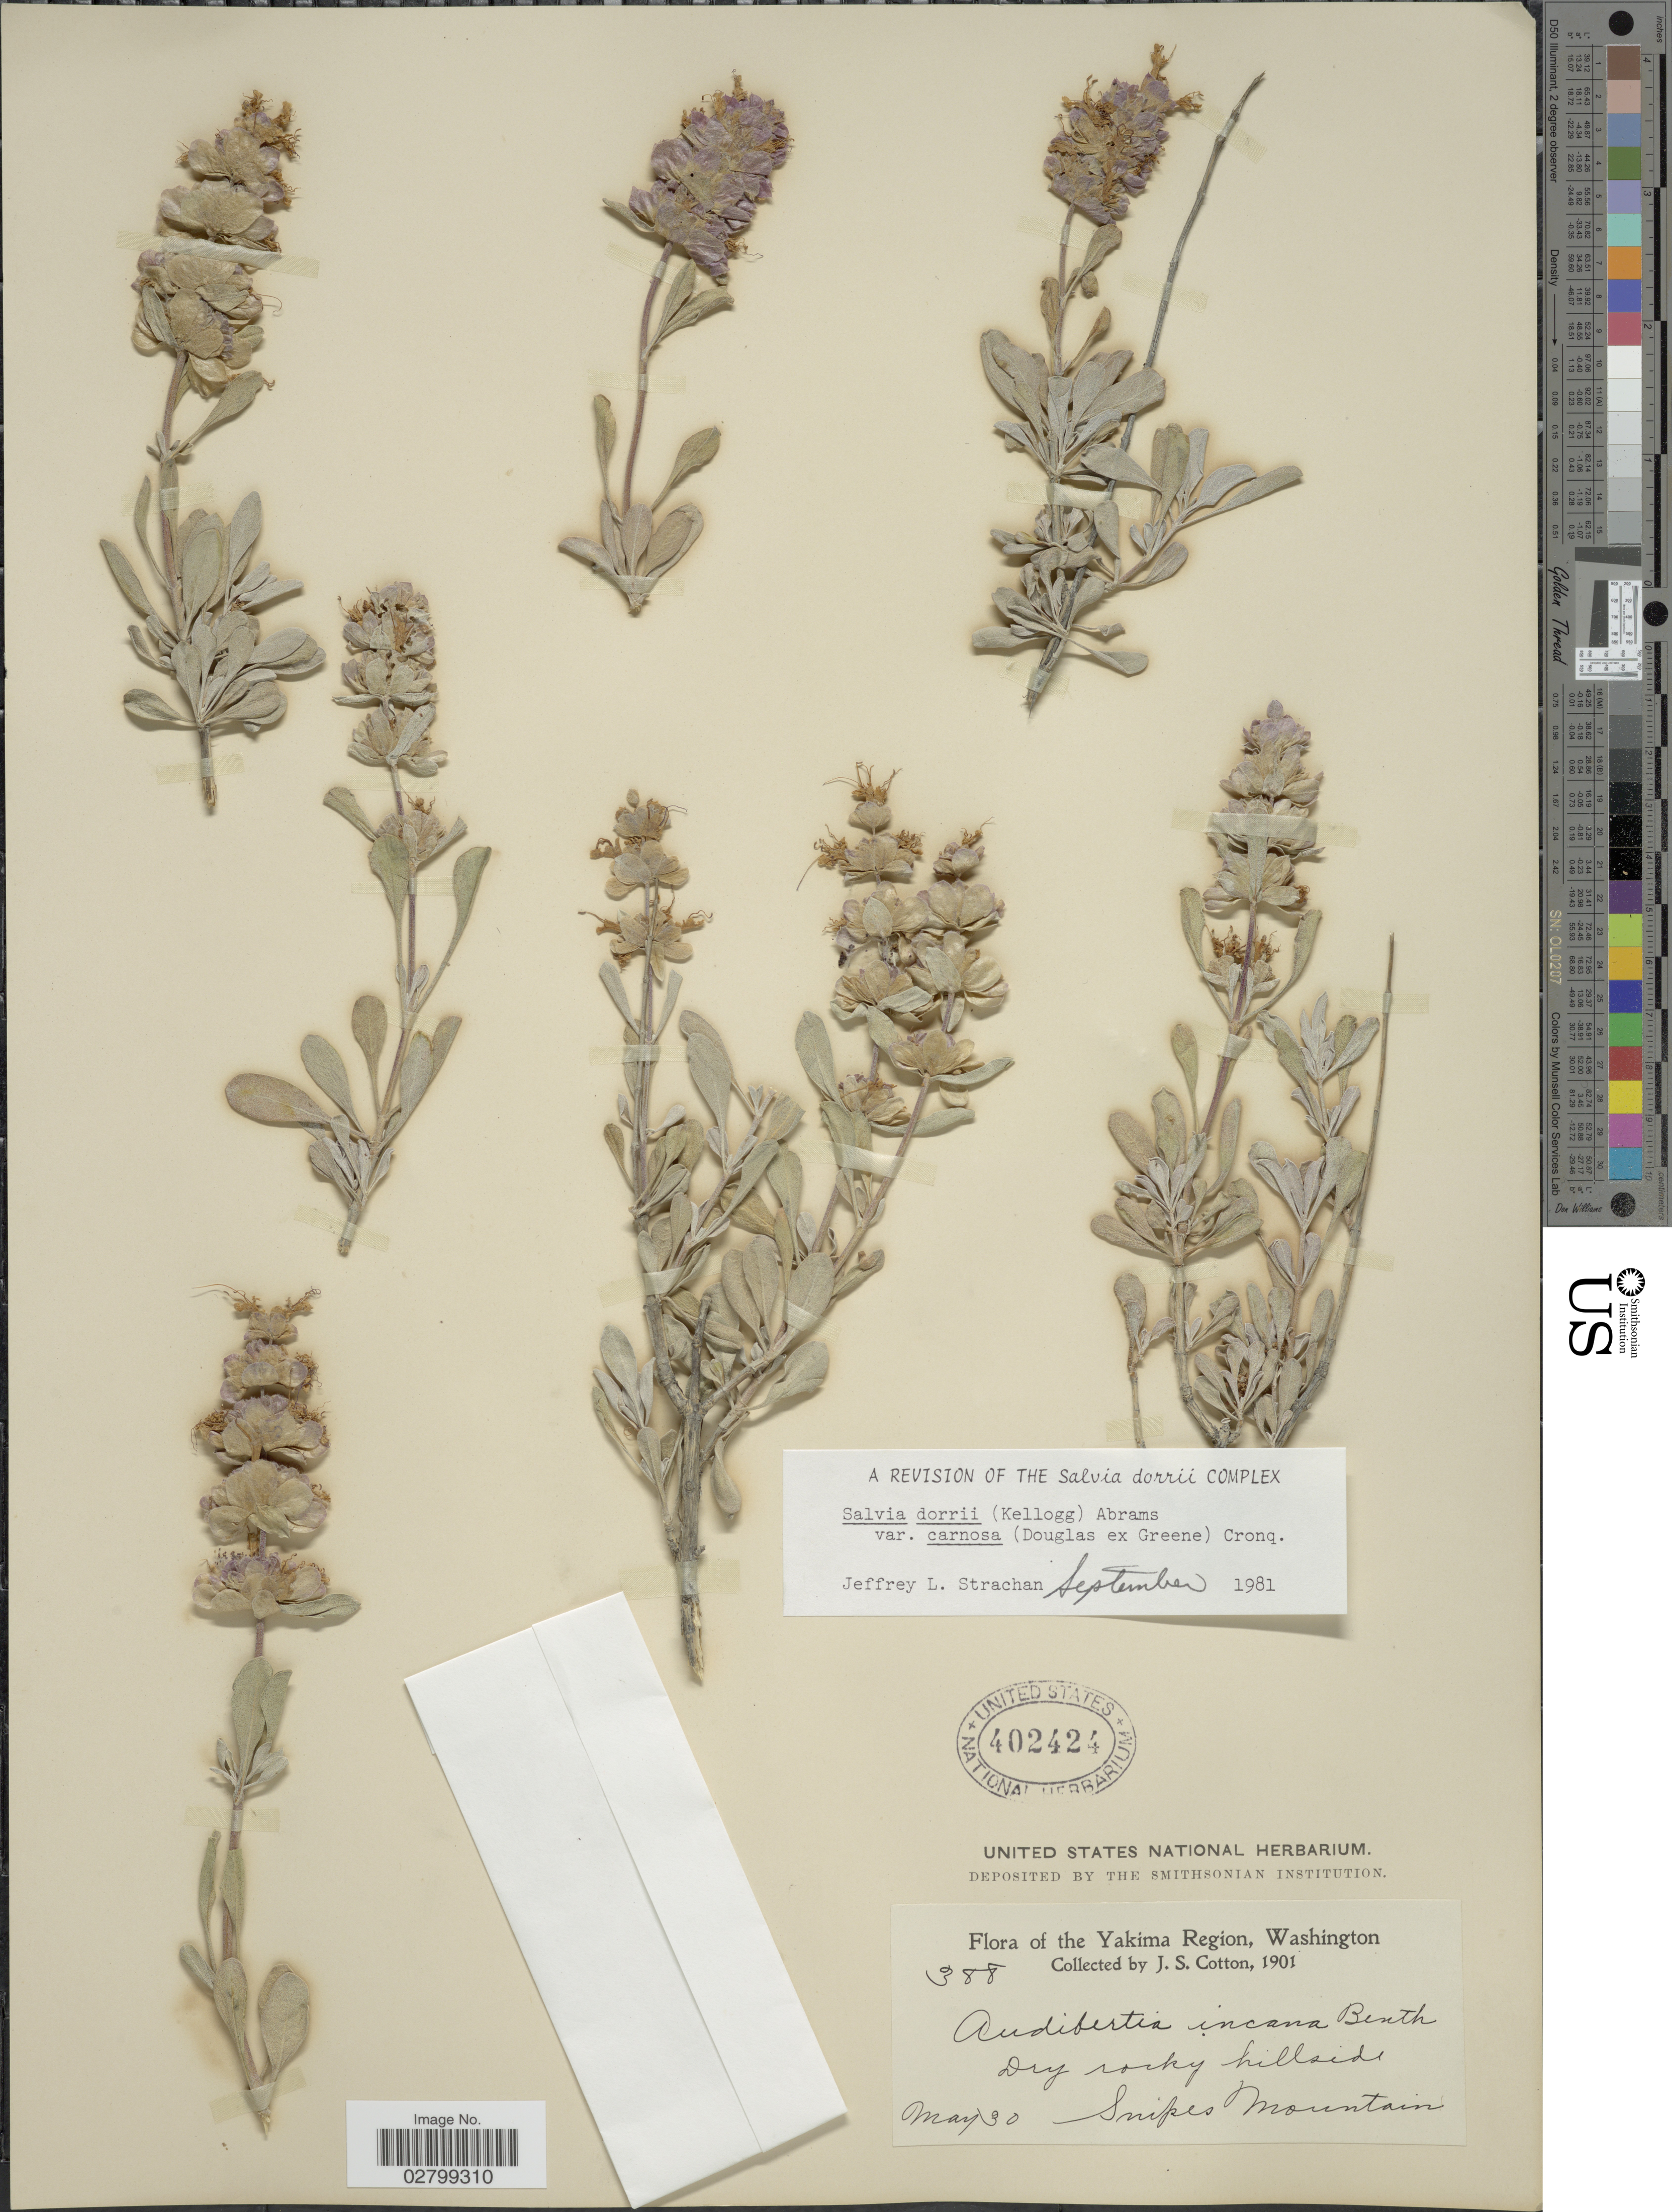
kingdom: Plantae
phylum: Tracheophyta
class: Magnoliopsida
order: Lamiales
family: Lamiaceae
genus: Salvia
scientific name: Salvia dorrii var. carnosa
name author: (Dougl.) Abrams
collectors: J. S. Cotton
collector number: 388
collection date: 1901-05-30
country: United States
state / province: Washington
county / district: Yakima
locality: Yakima Region, Snipes Mountain.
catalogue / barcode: US 402424